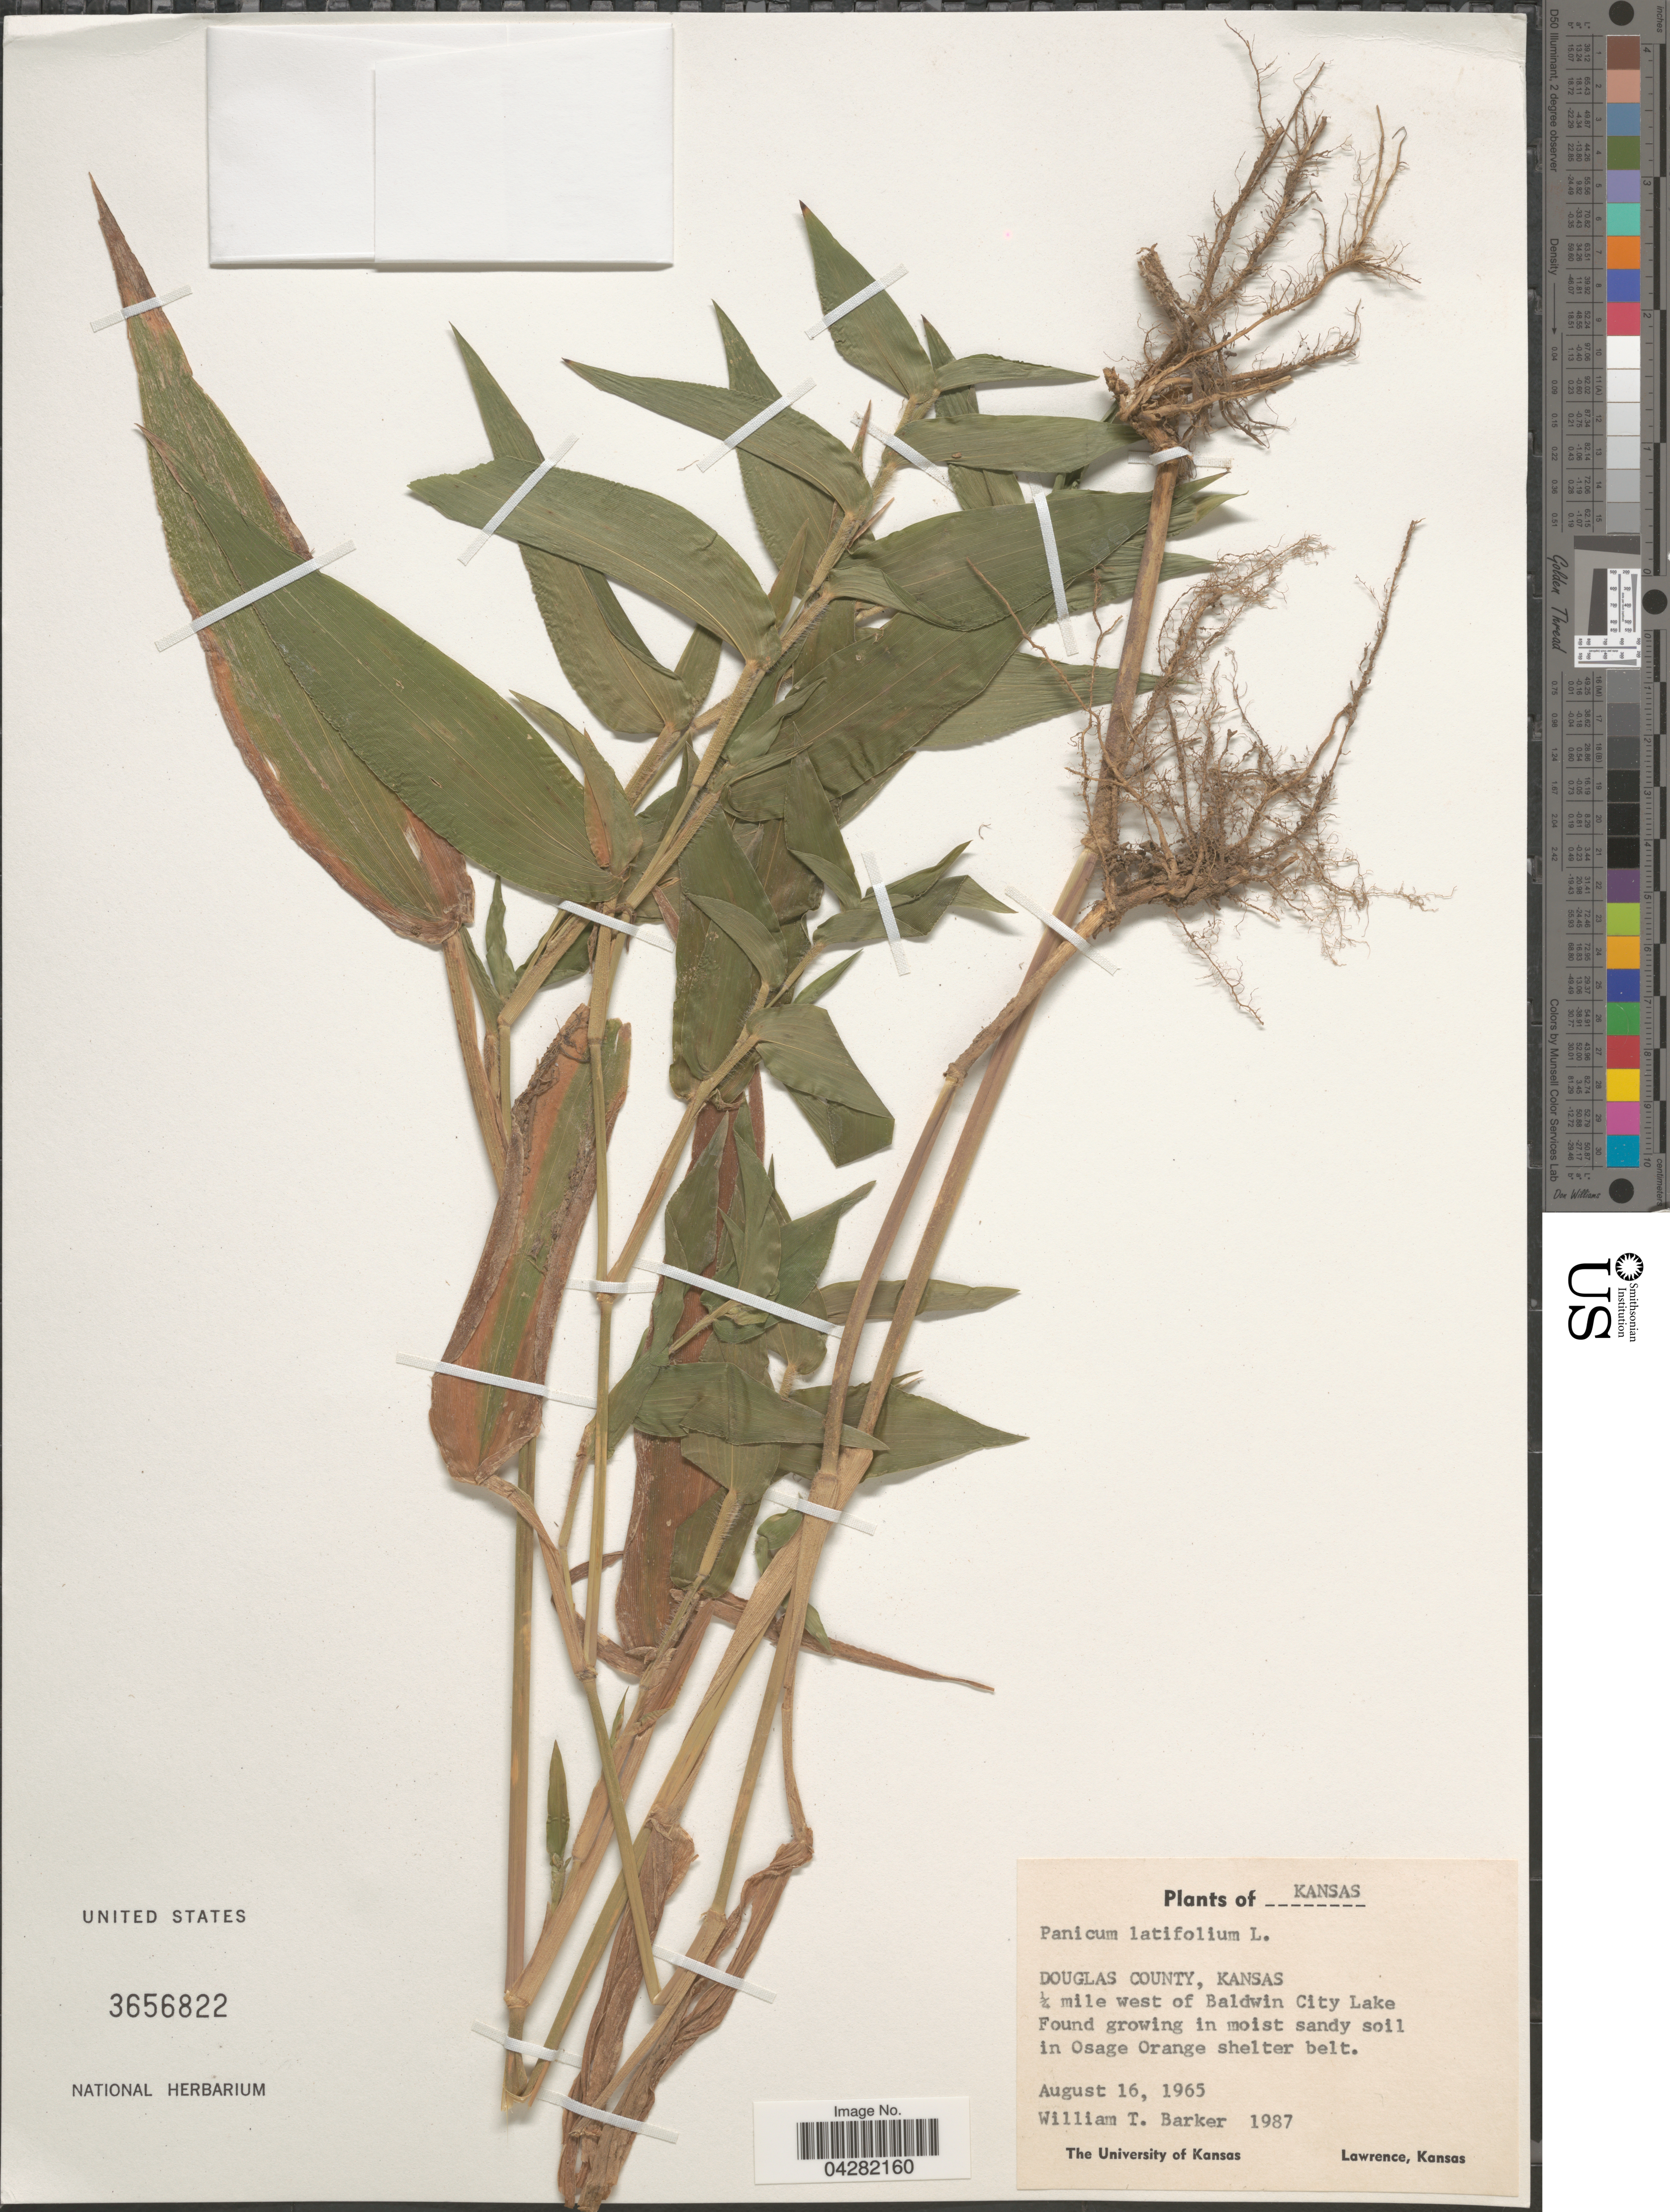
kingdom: Plantae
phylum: Tracheophyta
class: Liliopsida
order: Poales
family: Poaceae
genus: Dichanthelium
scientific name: Dichanthelium latifolium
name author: (L.) Harvill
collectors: W. T. Barker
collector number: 1987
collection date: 1965-08-16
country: United States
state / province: Kansas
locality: Douglas County. ¼ mile west of Baldwin City Lake. In moist sandy soil in Osage Orange shelter belt.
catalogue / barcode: US 3656822